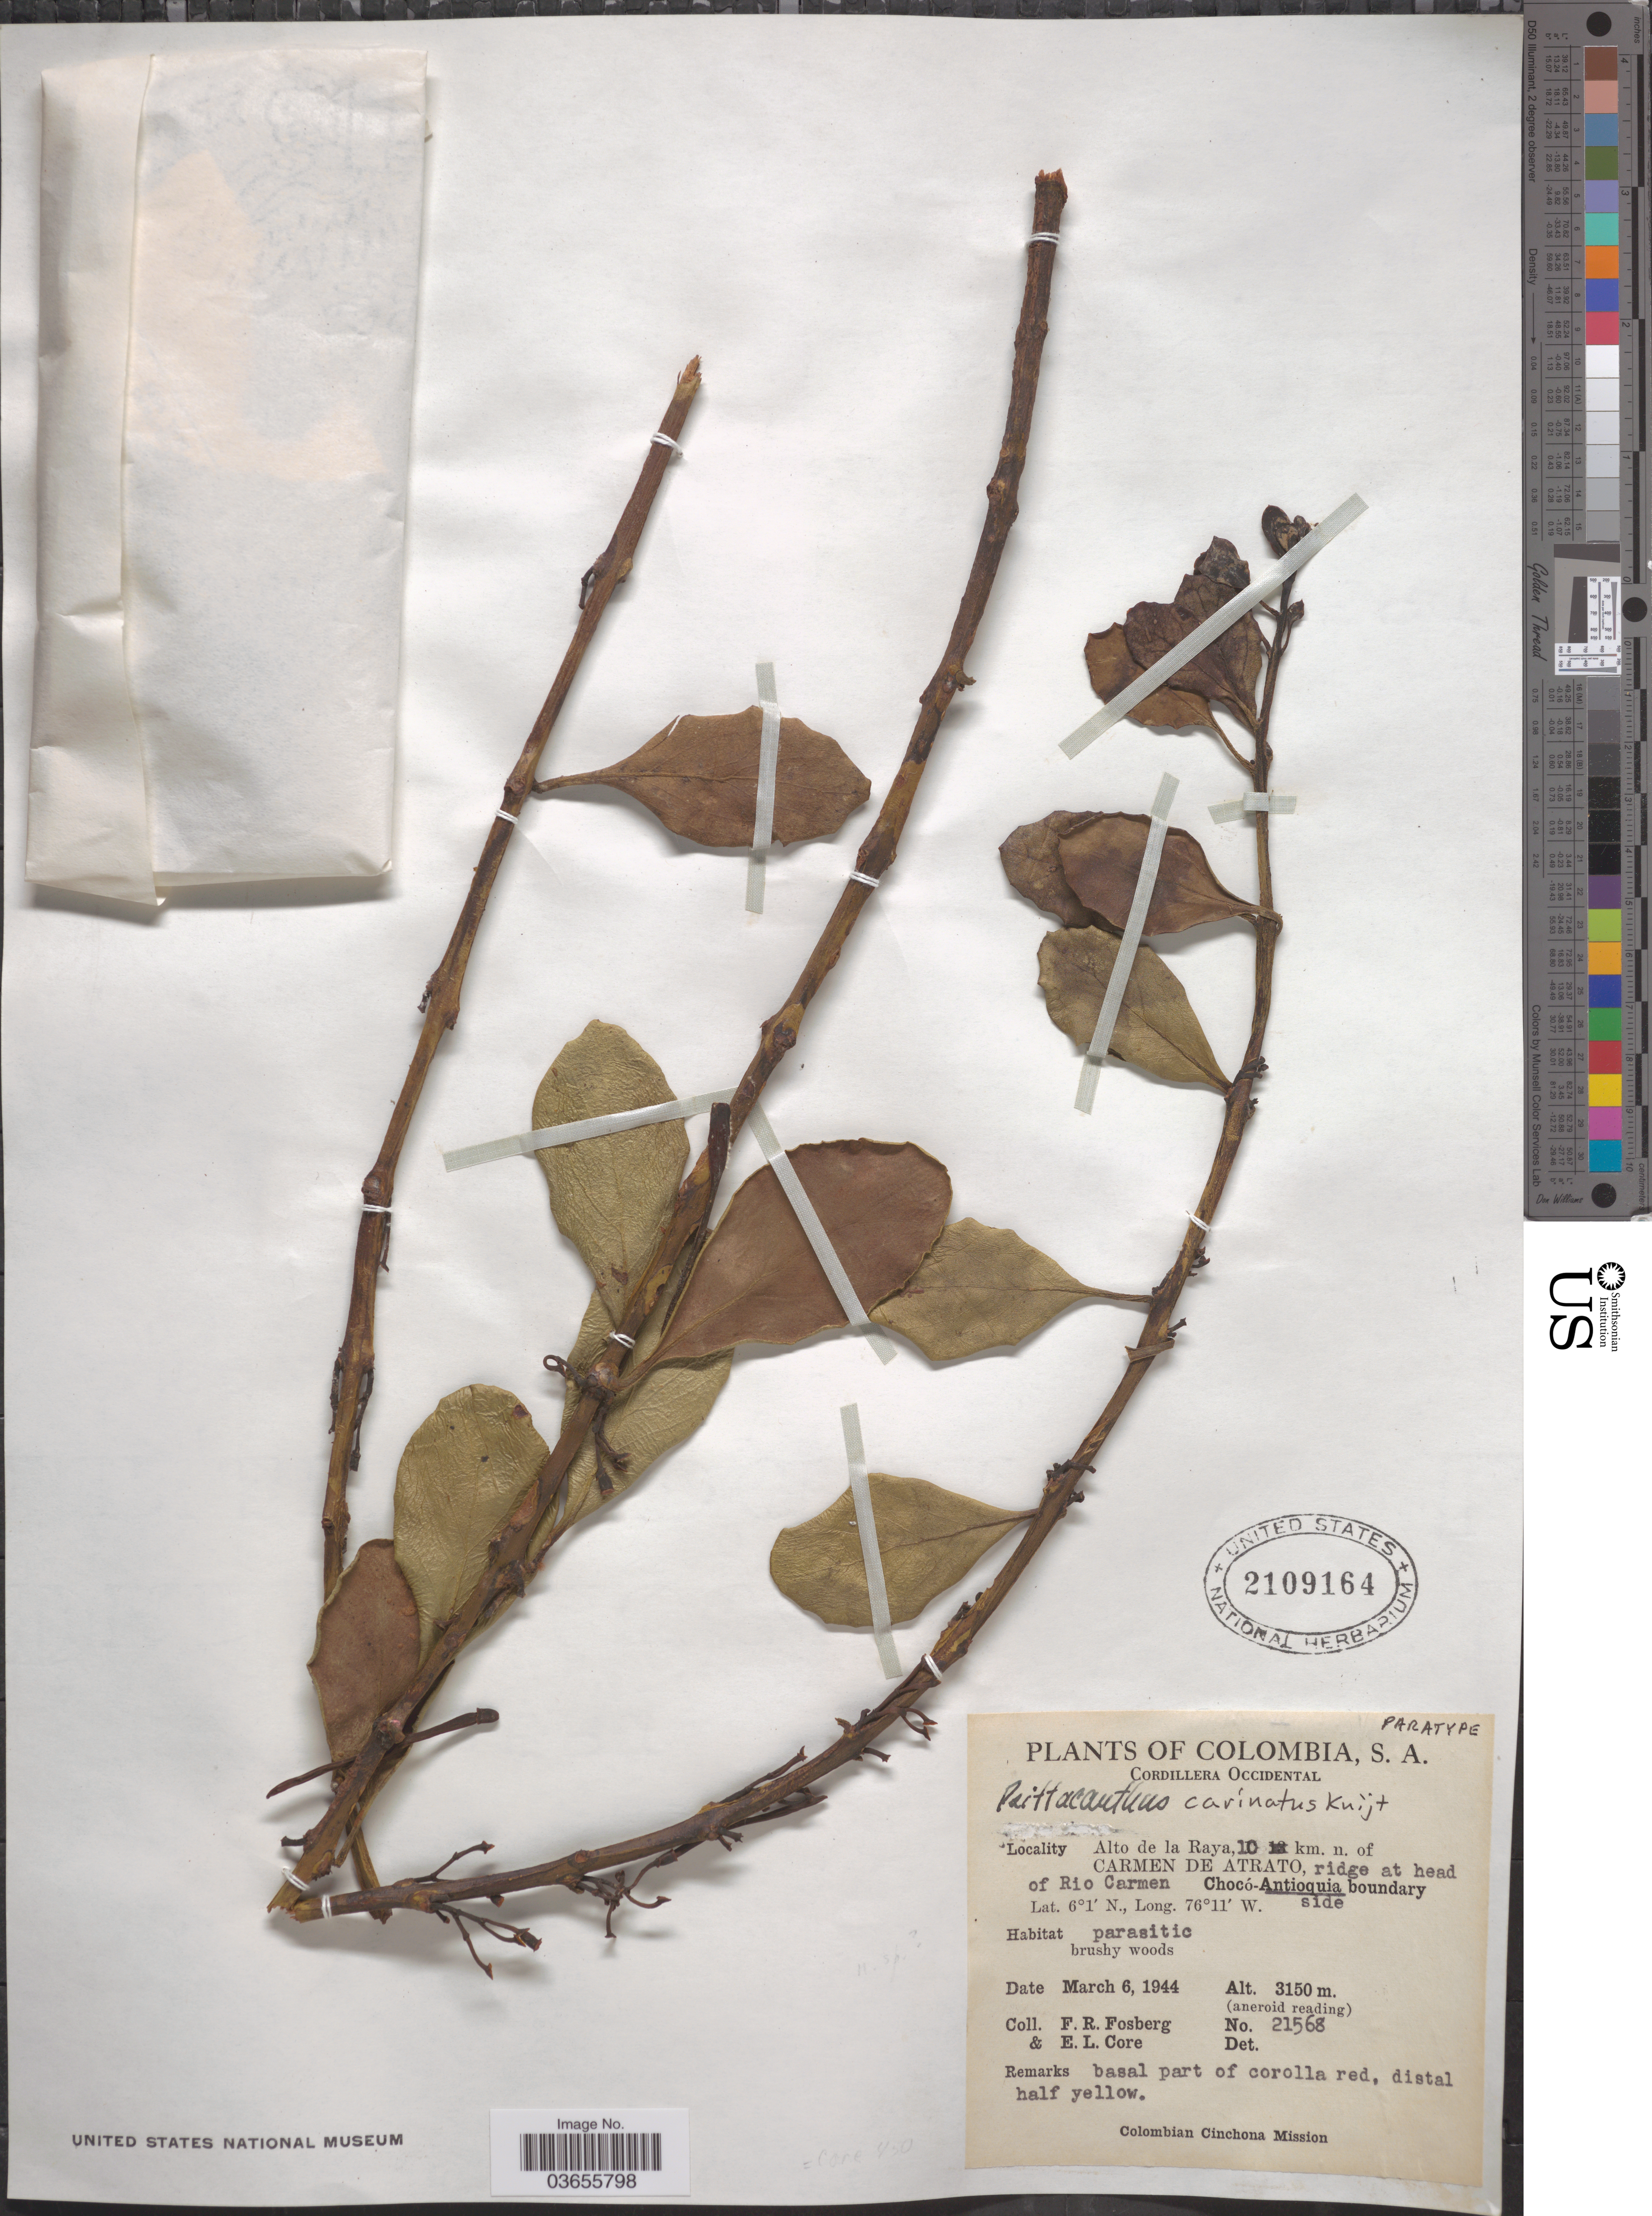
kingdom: Plantae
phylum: Tracheophyta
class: Magnoliopsida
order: Santalales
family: Loranthaceae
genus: Psittacanthus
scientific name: Psittacanthus carinatus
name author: Kuijt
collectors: F. R. Fosberg & E. Core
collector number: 21568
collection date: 1944-03-06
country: Colombia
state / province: Antioquia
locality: Cordillera Occidental. Alto de la Raya, 10 km. n. of Carmen de Atrato, ridge at head of Rio Carmen. Antioquia side boundary.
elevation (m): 3150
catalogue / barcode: US 2109164